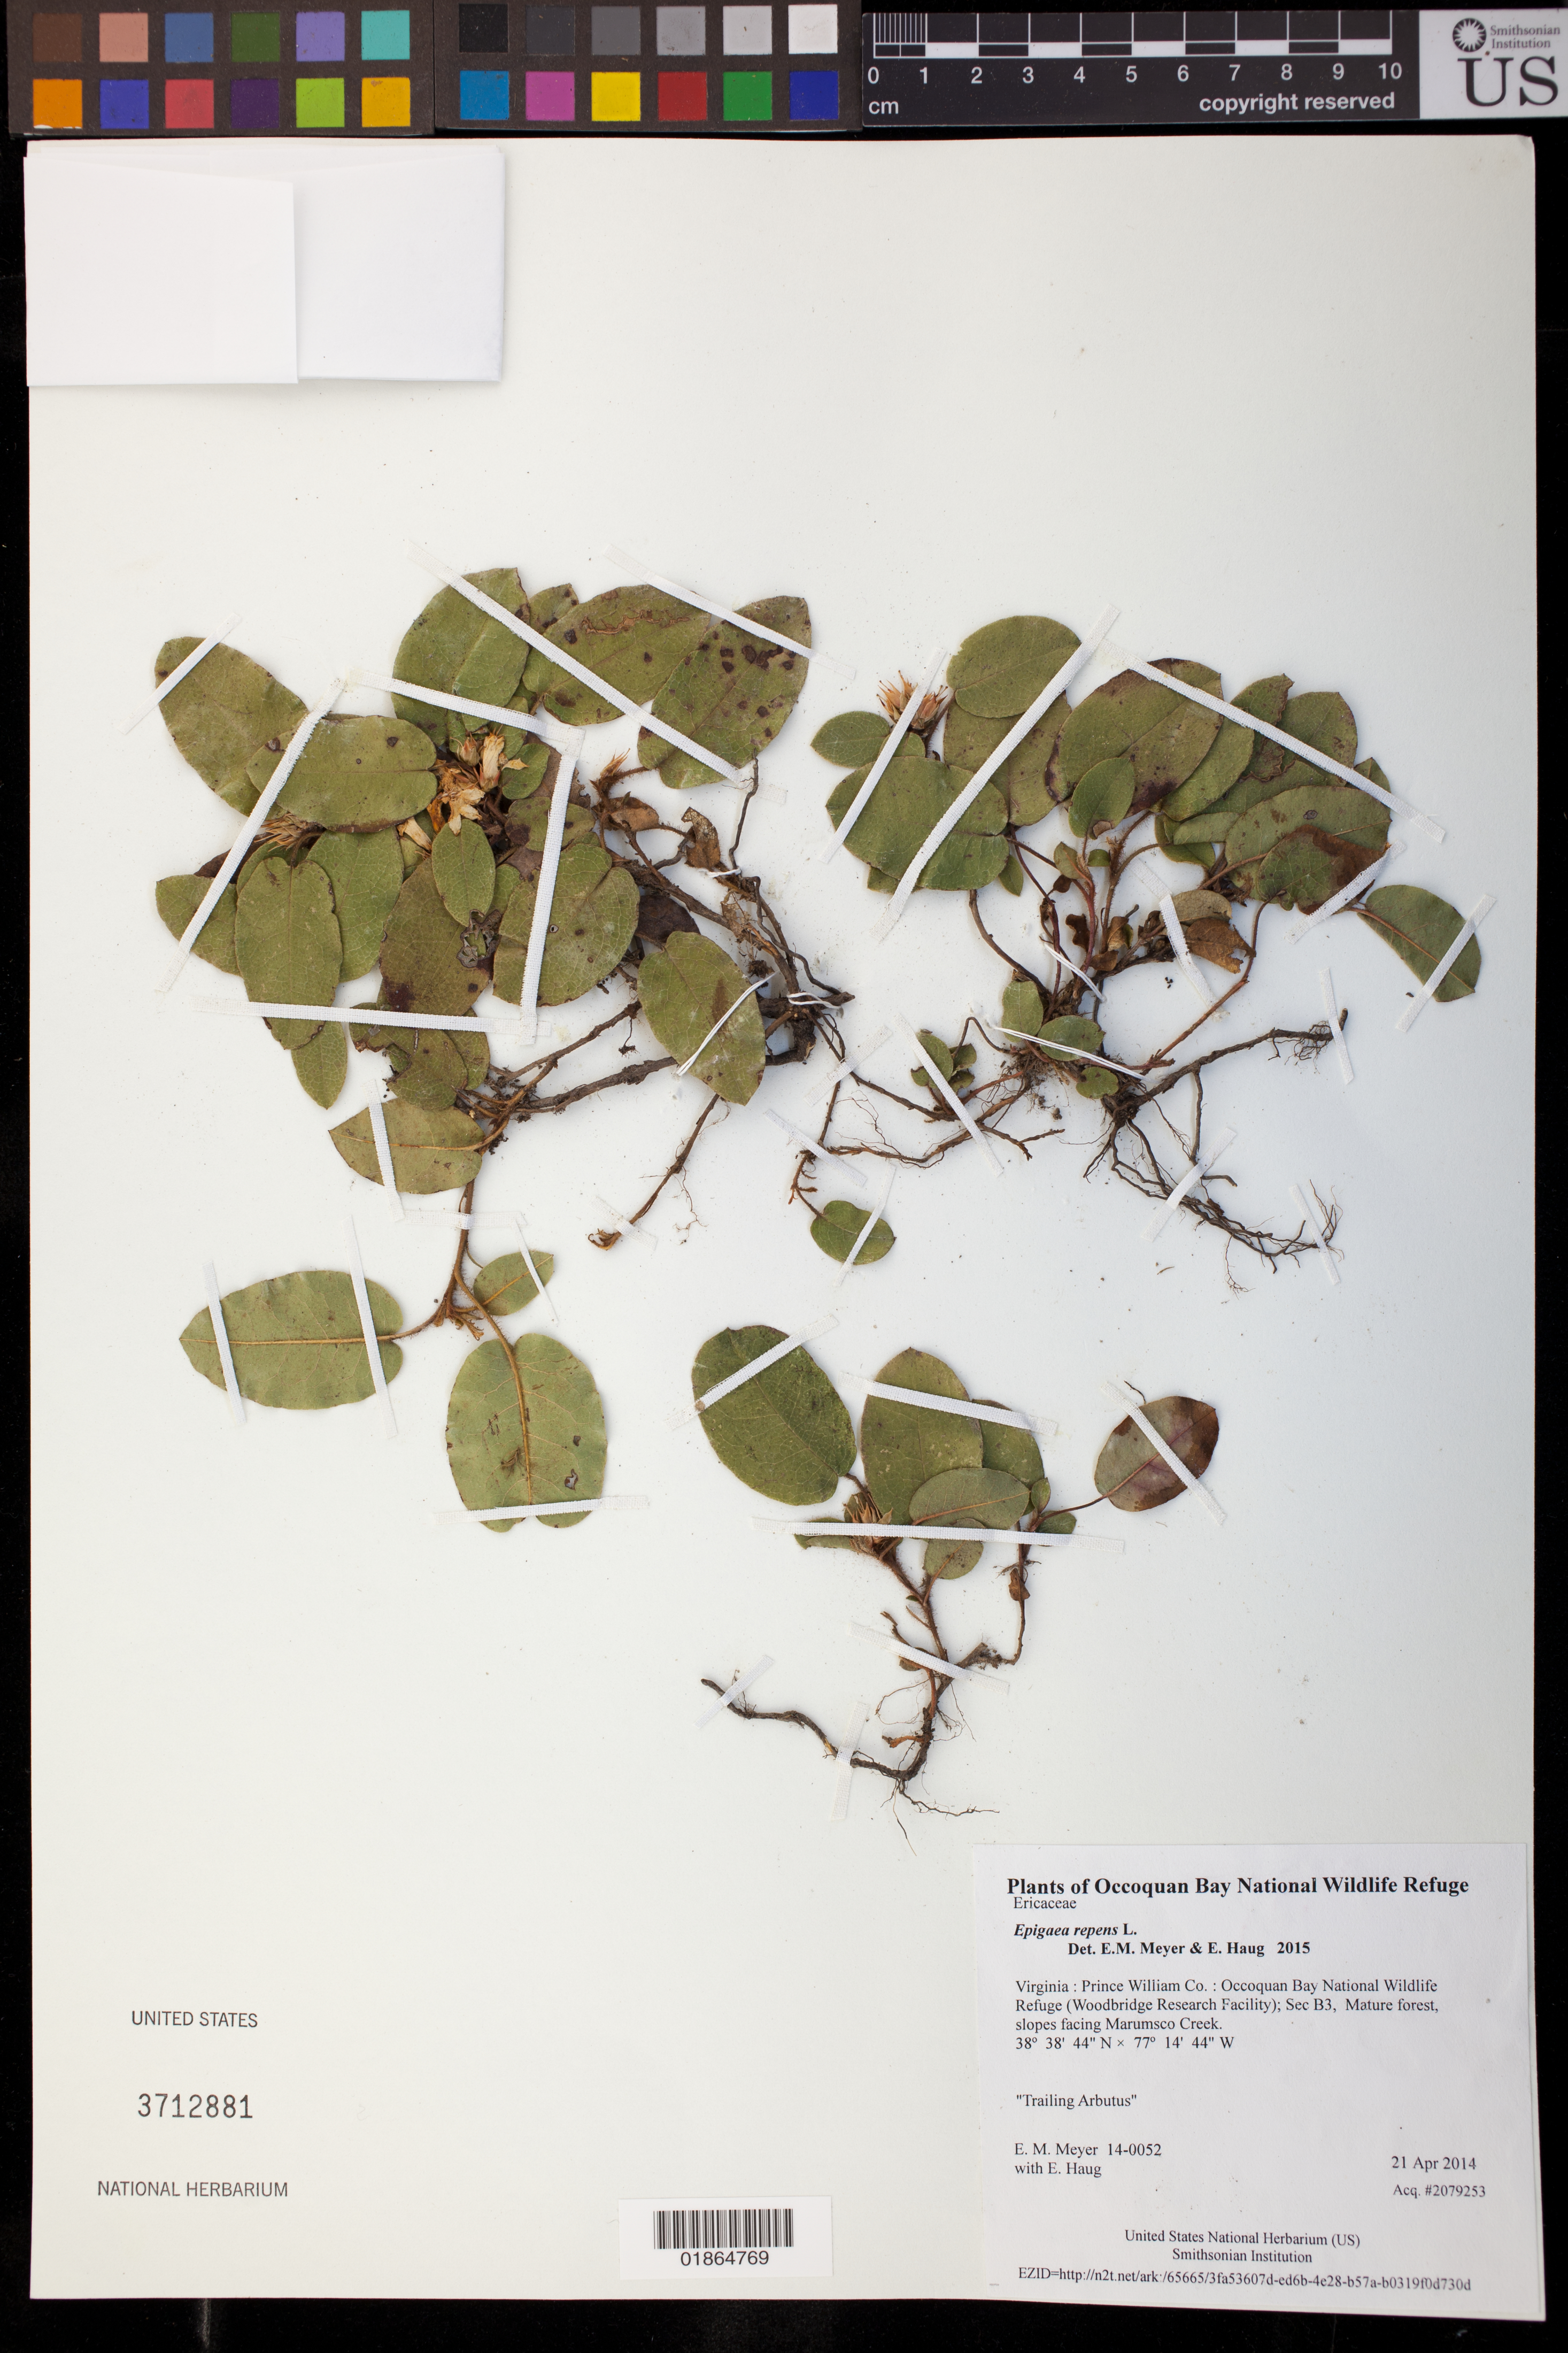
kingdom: Plantae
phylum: Tracheophyta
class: Magnoliopsida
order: Ericales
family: Ericaceae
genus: Epigaea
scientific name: Epigaea repens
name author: L.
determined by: Meyer, E. M.; Haug, E.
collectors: E. M. Meyer & E. Haug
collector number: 14-0052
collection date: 2014-04-21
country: United States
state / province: Virginia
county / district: Prince William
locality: Occoquan Bay National Wildlife Refuge (Woodbridge Research Facility); Sec B3, Mature forest, slopes facing Marumsco Creek.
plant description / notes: Trailing Arbutus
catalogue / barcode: US 3712881